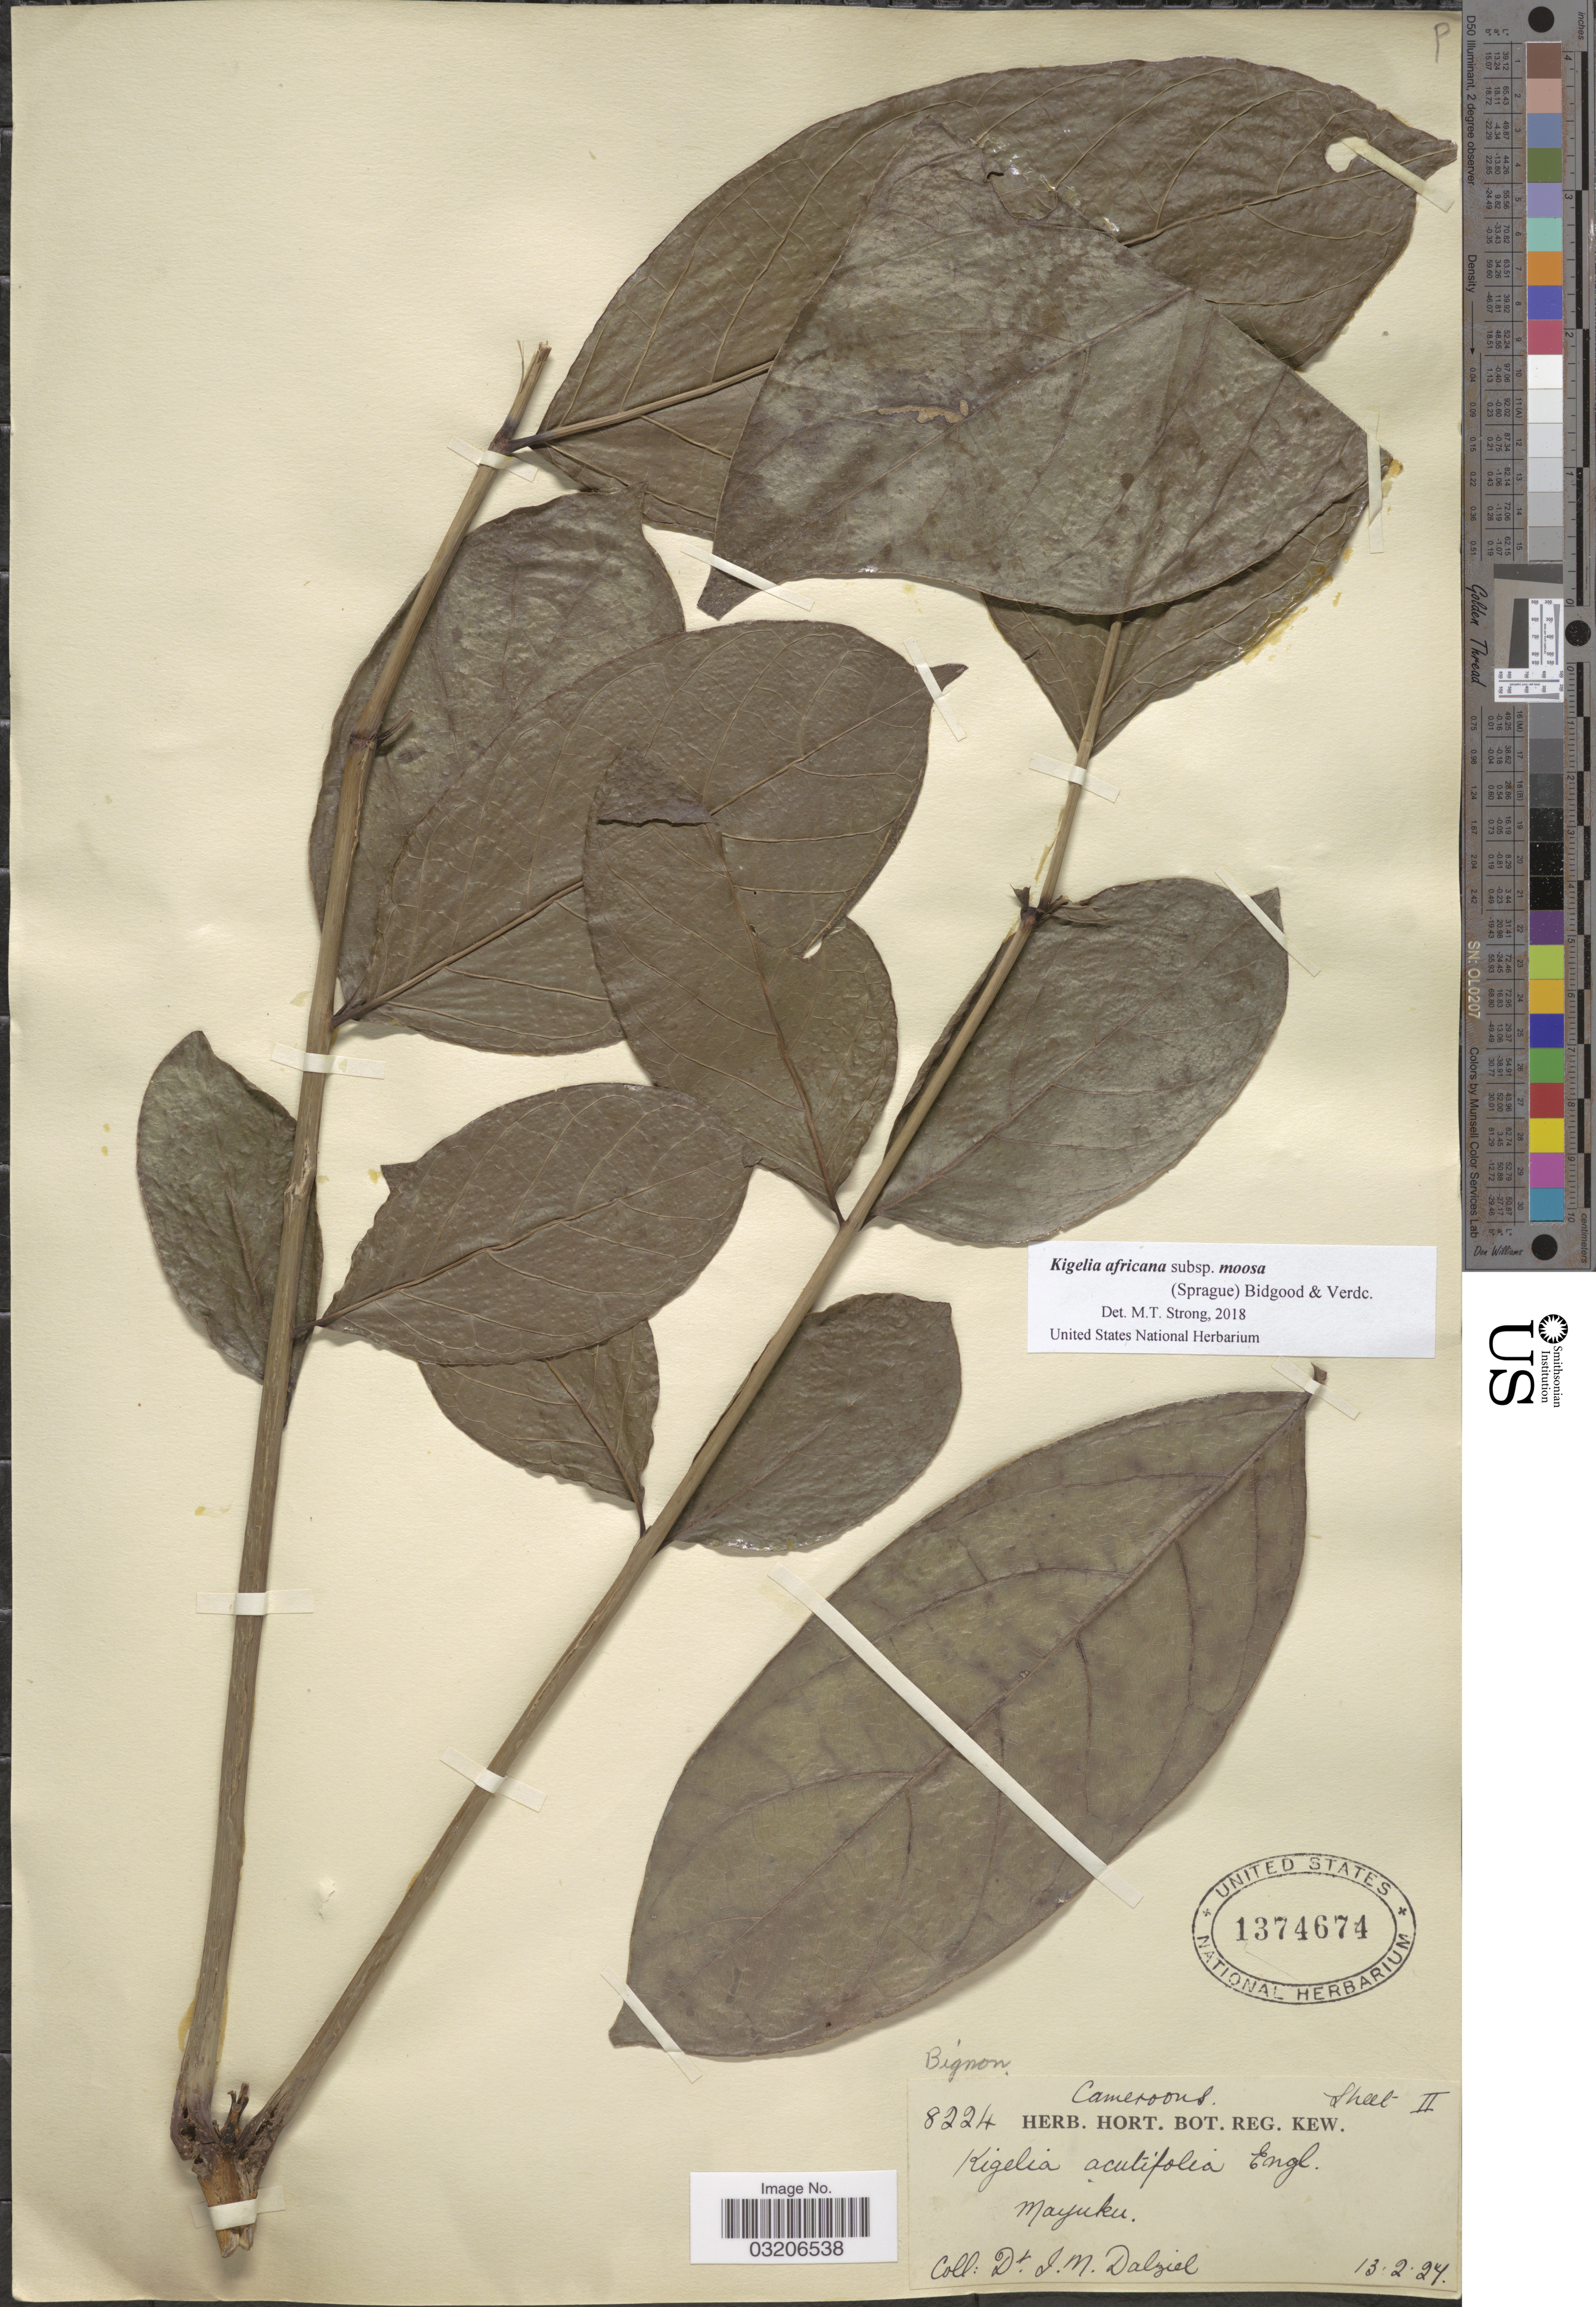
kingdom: Plantae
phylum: Tracheophyta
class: Magnoliopsida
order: Lamiales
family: Bignoniaceae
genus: Kigelia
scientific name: Kigelia africana subsp. moosa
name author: (Sprague) Bidgood & Verdc.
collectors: J. Dalziel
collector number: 8224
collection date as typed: Transcribed d/m/y: 13/2/27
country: Cameroon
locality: Cameroons. Mayuku.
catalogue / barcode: US 1374674